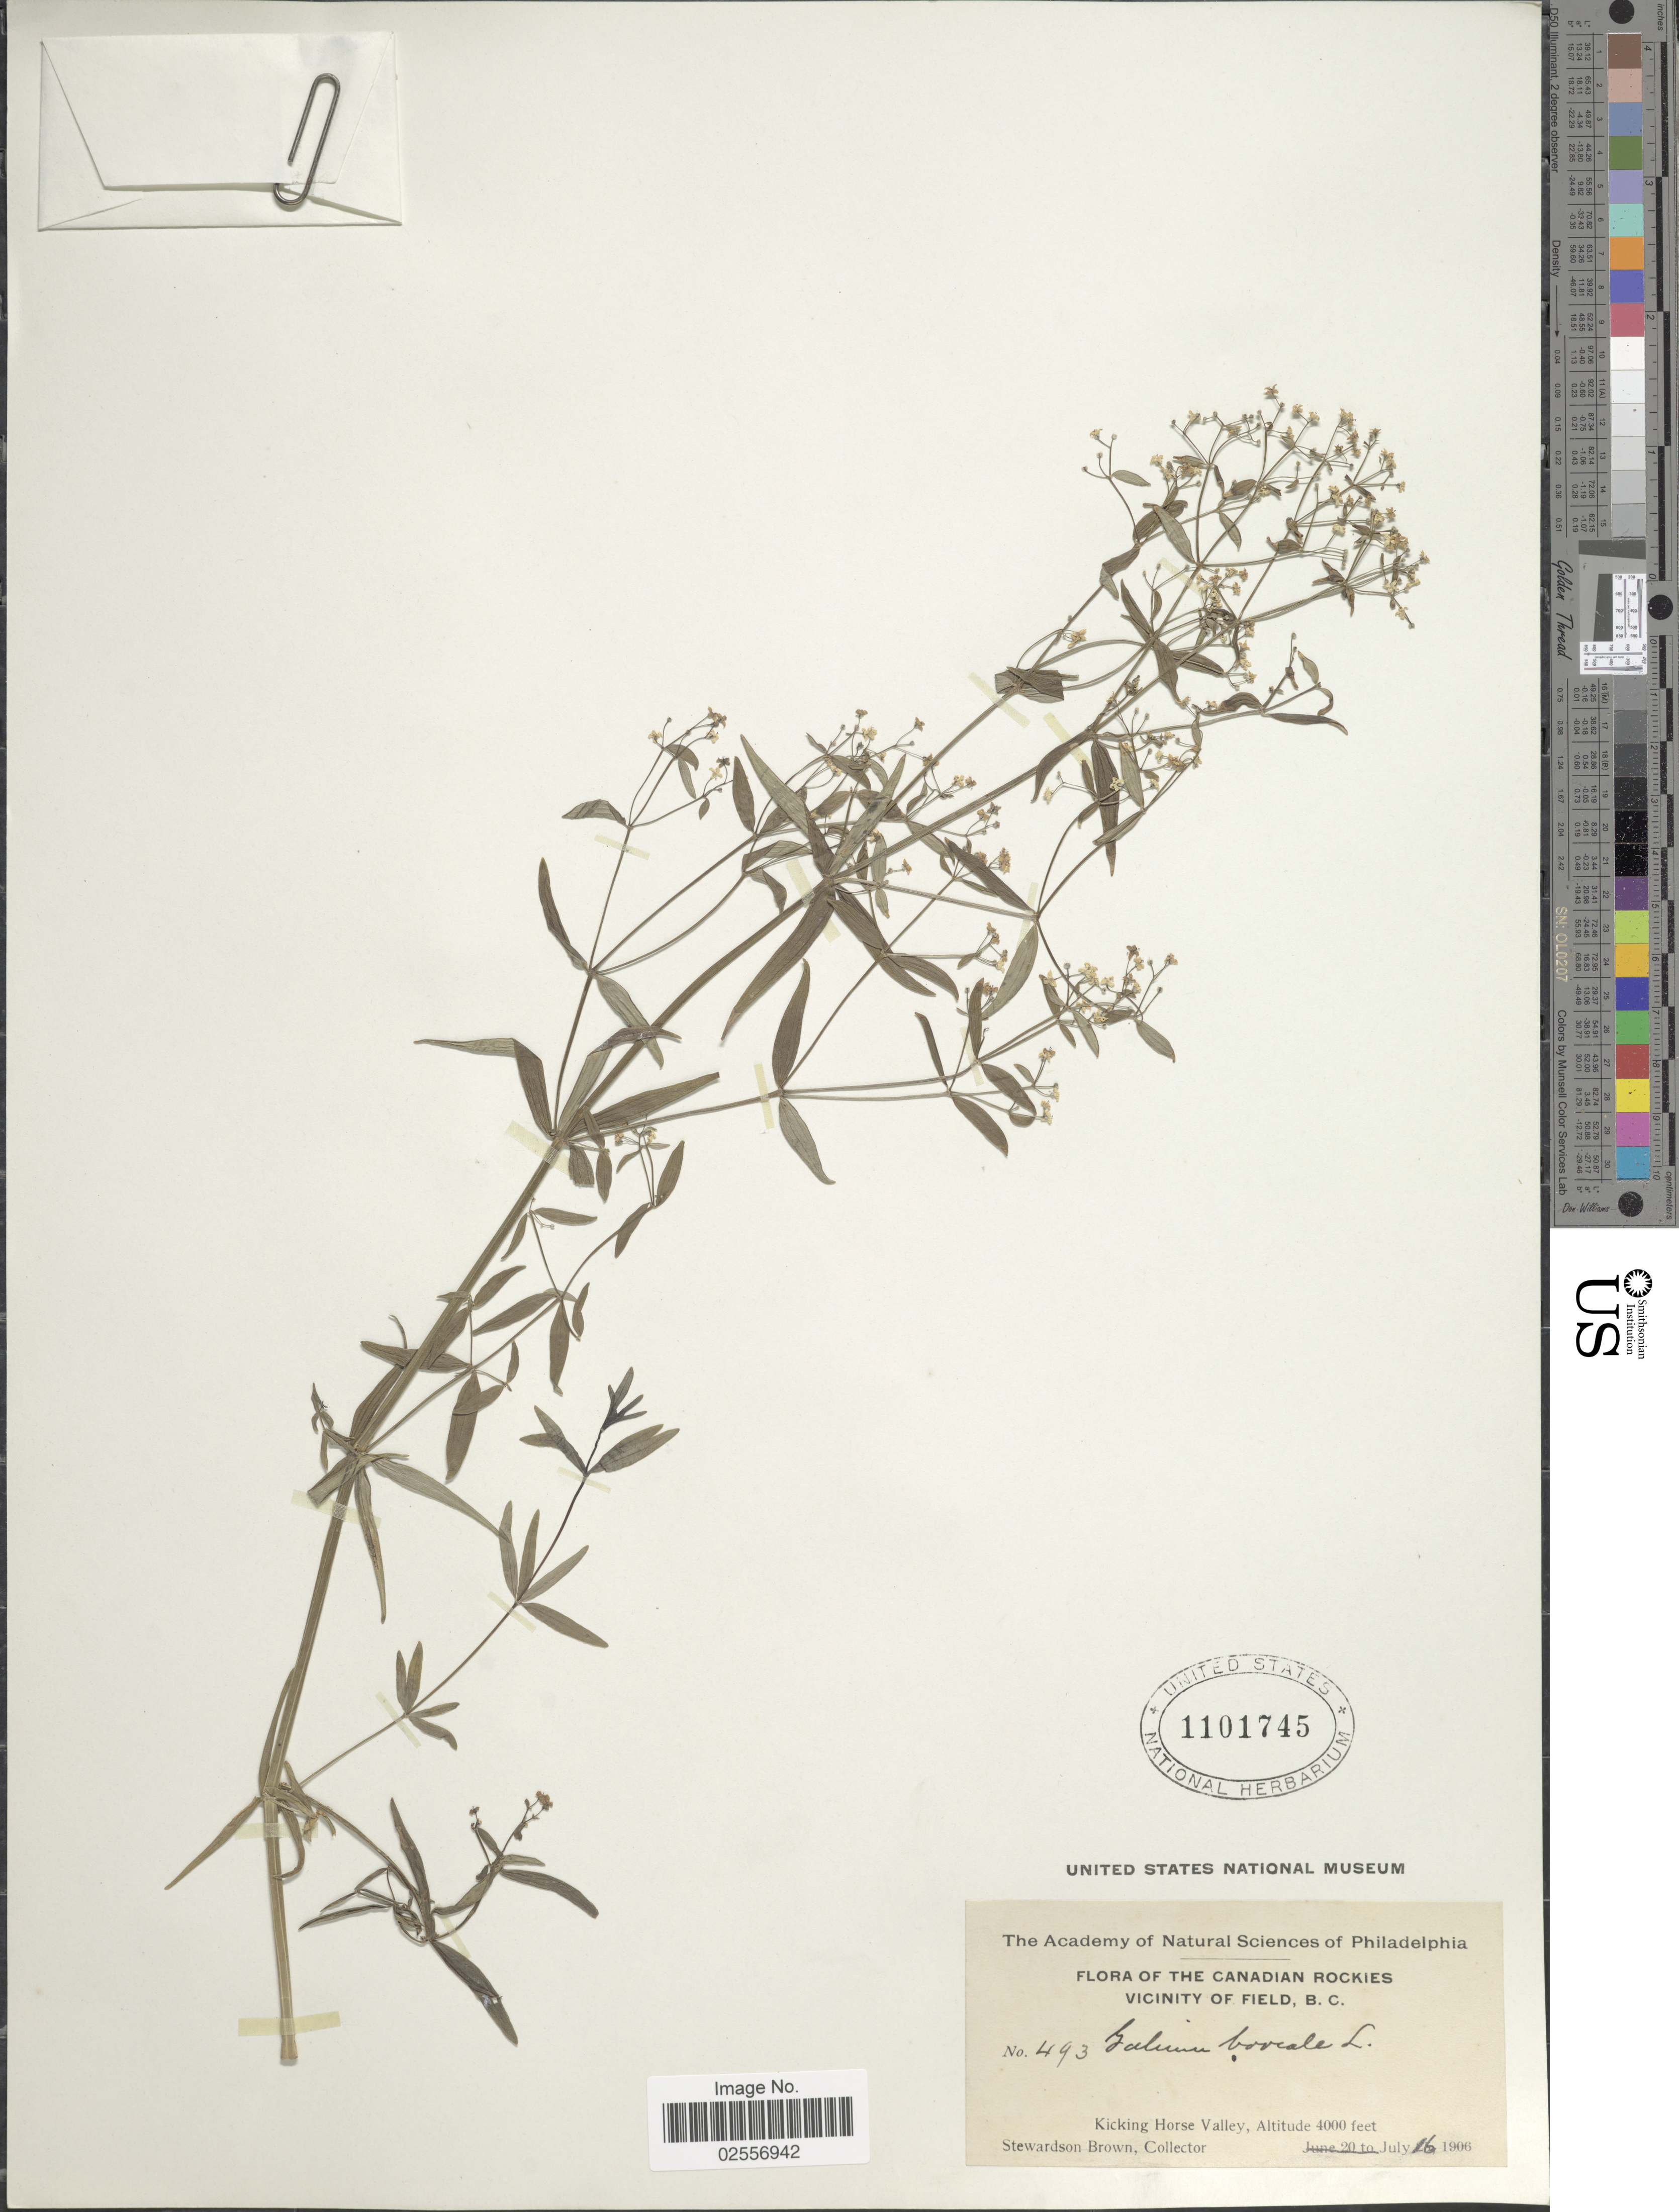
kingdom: Plantae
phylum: Tracheophyta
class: Magnoliopsida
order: Gentianales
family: Rubiaceae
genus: Galium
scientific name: Galium boreale L.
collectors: S. Brown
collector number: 493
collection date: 1906-07-16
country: Canada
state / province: British Columbia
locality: Canadian Rockies, Vicinity of Field, B.C., Kicking Horse Valley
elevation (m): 1219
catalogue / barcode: US 1101745